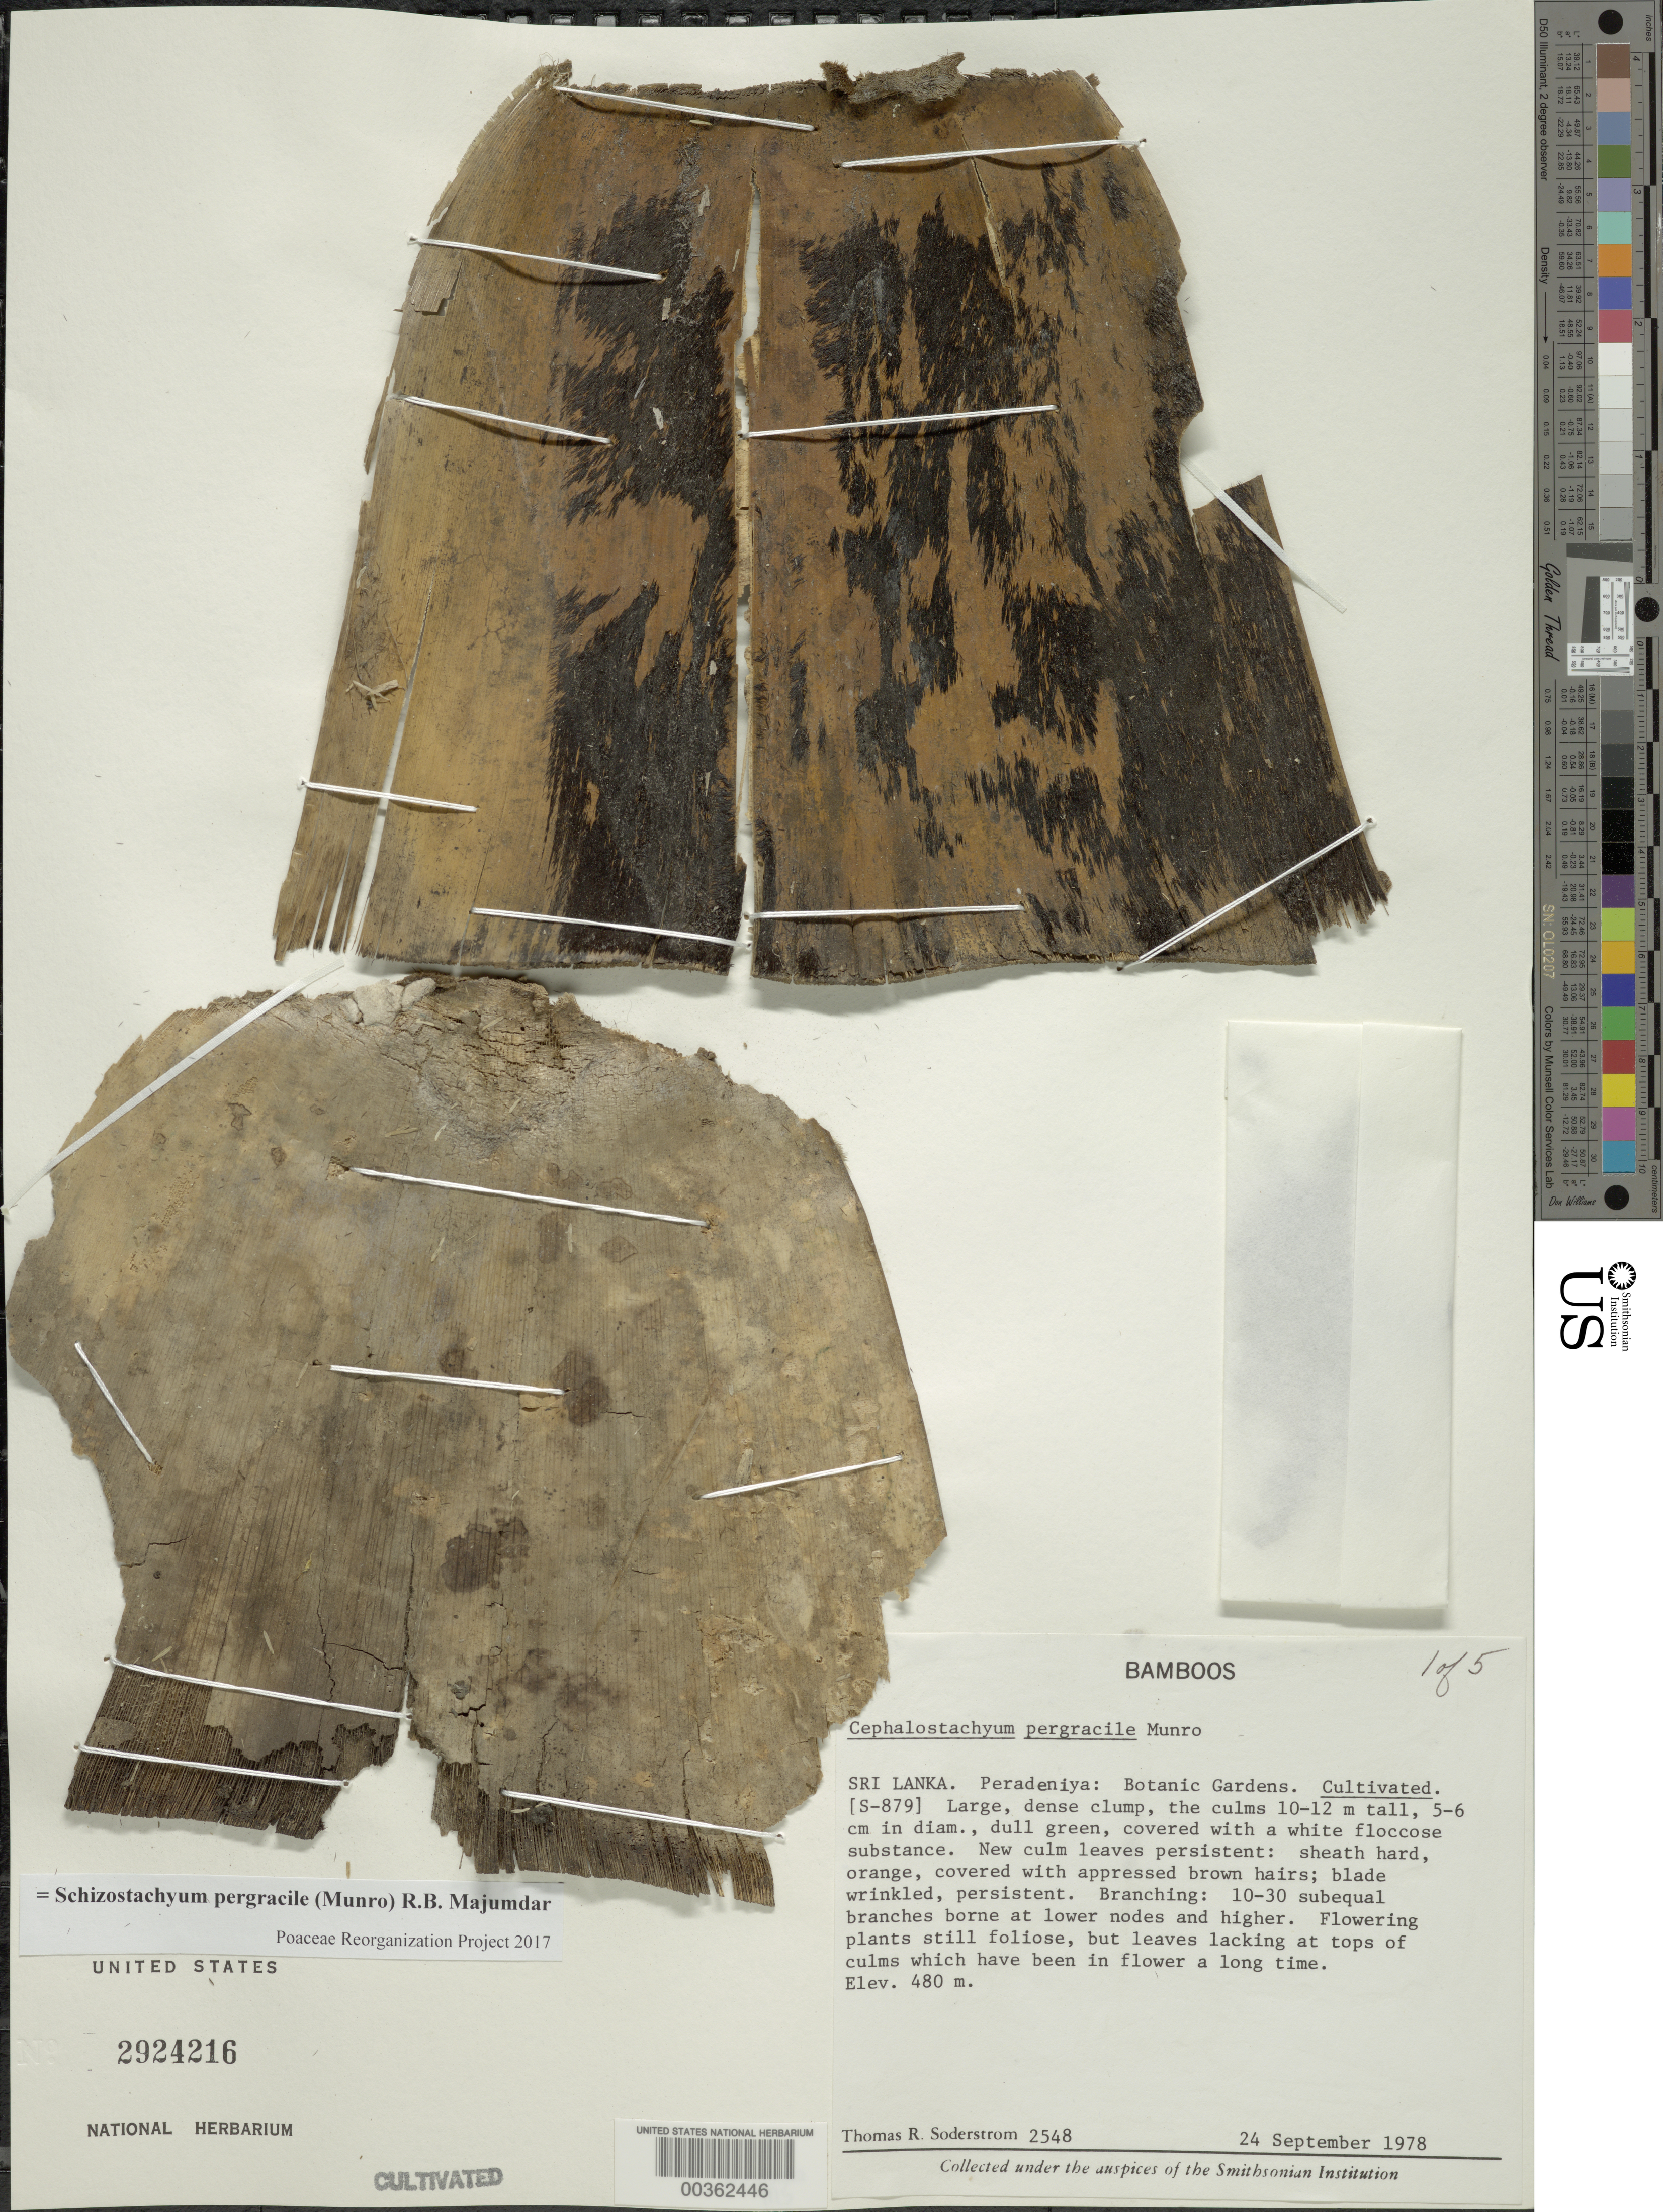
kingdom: Plantae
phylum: Tracheophyta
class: Liliopsida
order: Poales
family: Poaceae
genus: Schizostachyum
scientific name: Schizostachyum pergracile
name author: (Munro) R.B. Majumdar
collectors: T. R. Soderstrom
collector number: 2548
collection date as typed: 24 Sep 1978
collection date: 1978-09-24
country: Sri Lanka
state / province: Central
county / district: Kandy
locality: Perandeniya: botanic gardens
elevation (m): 480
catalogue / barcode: US 2924216